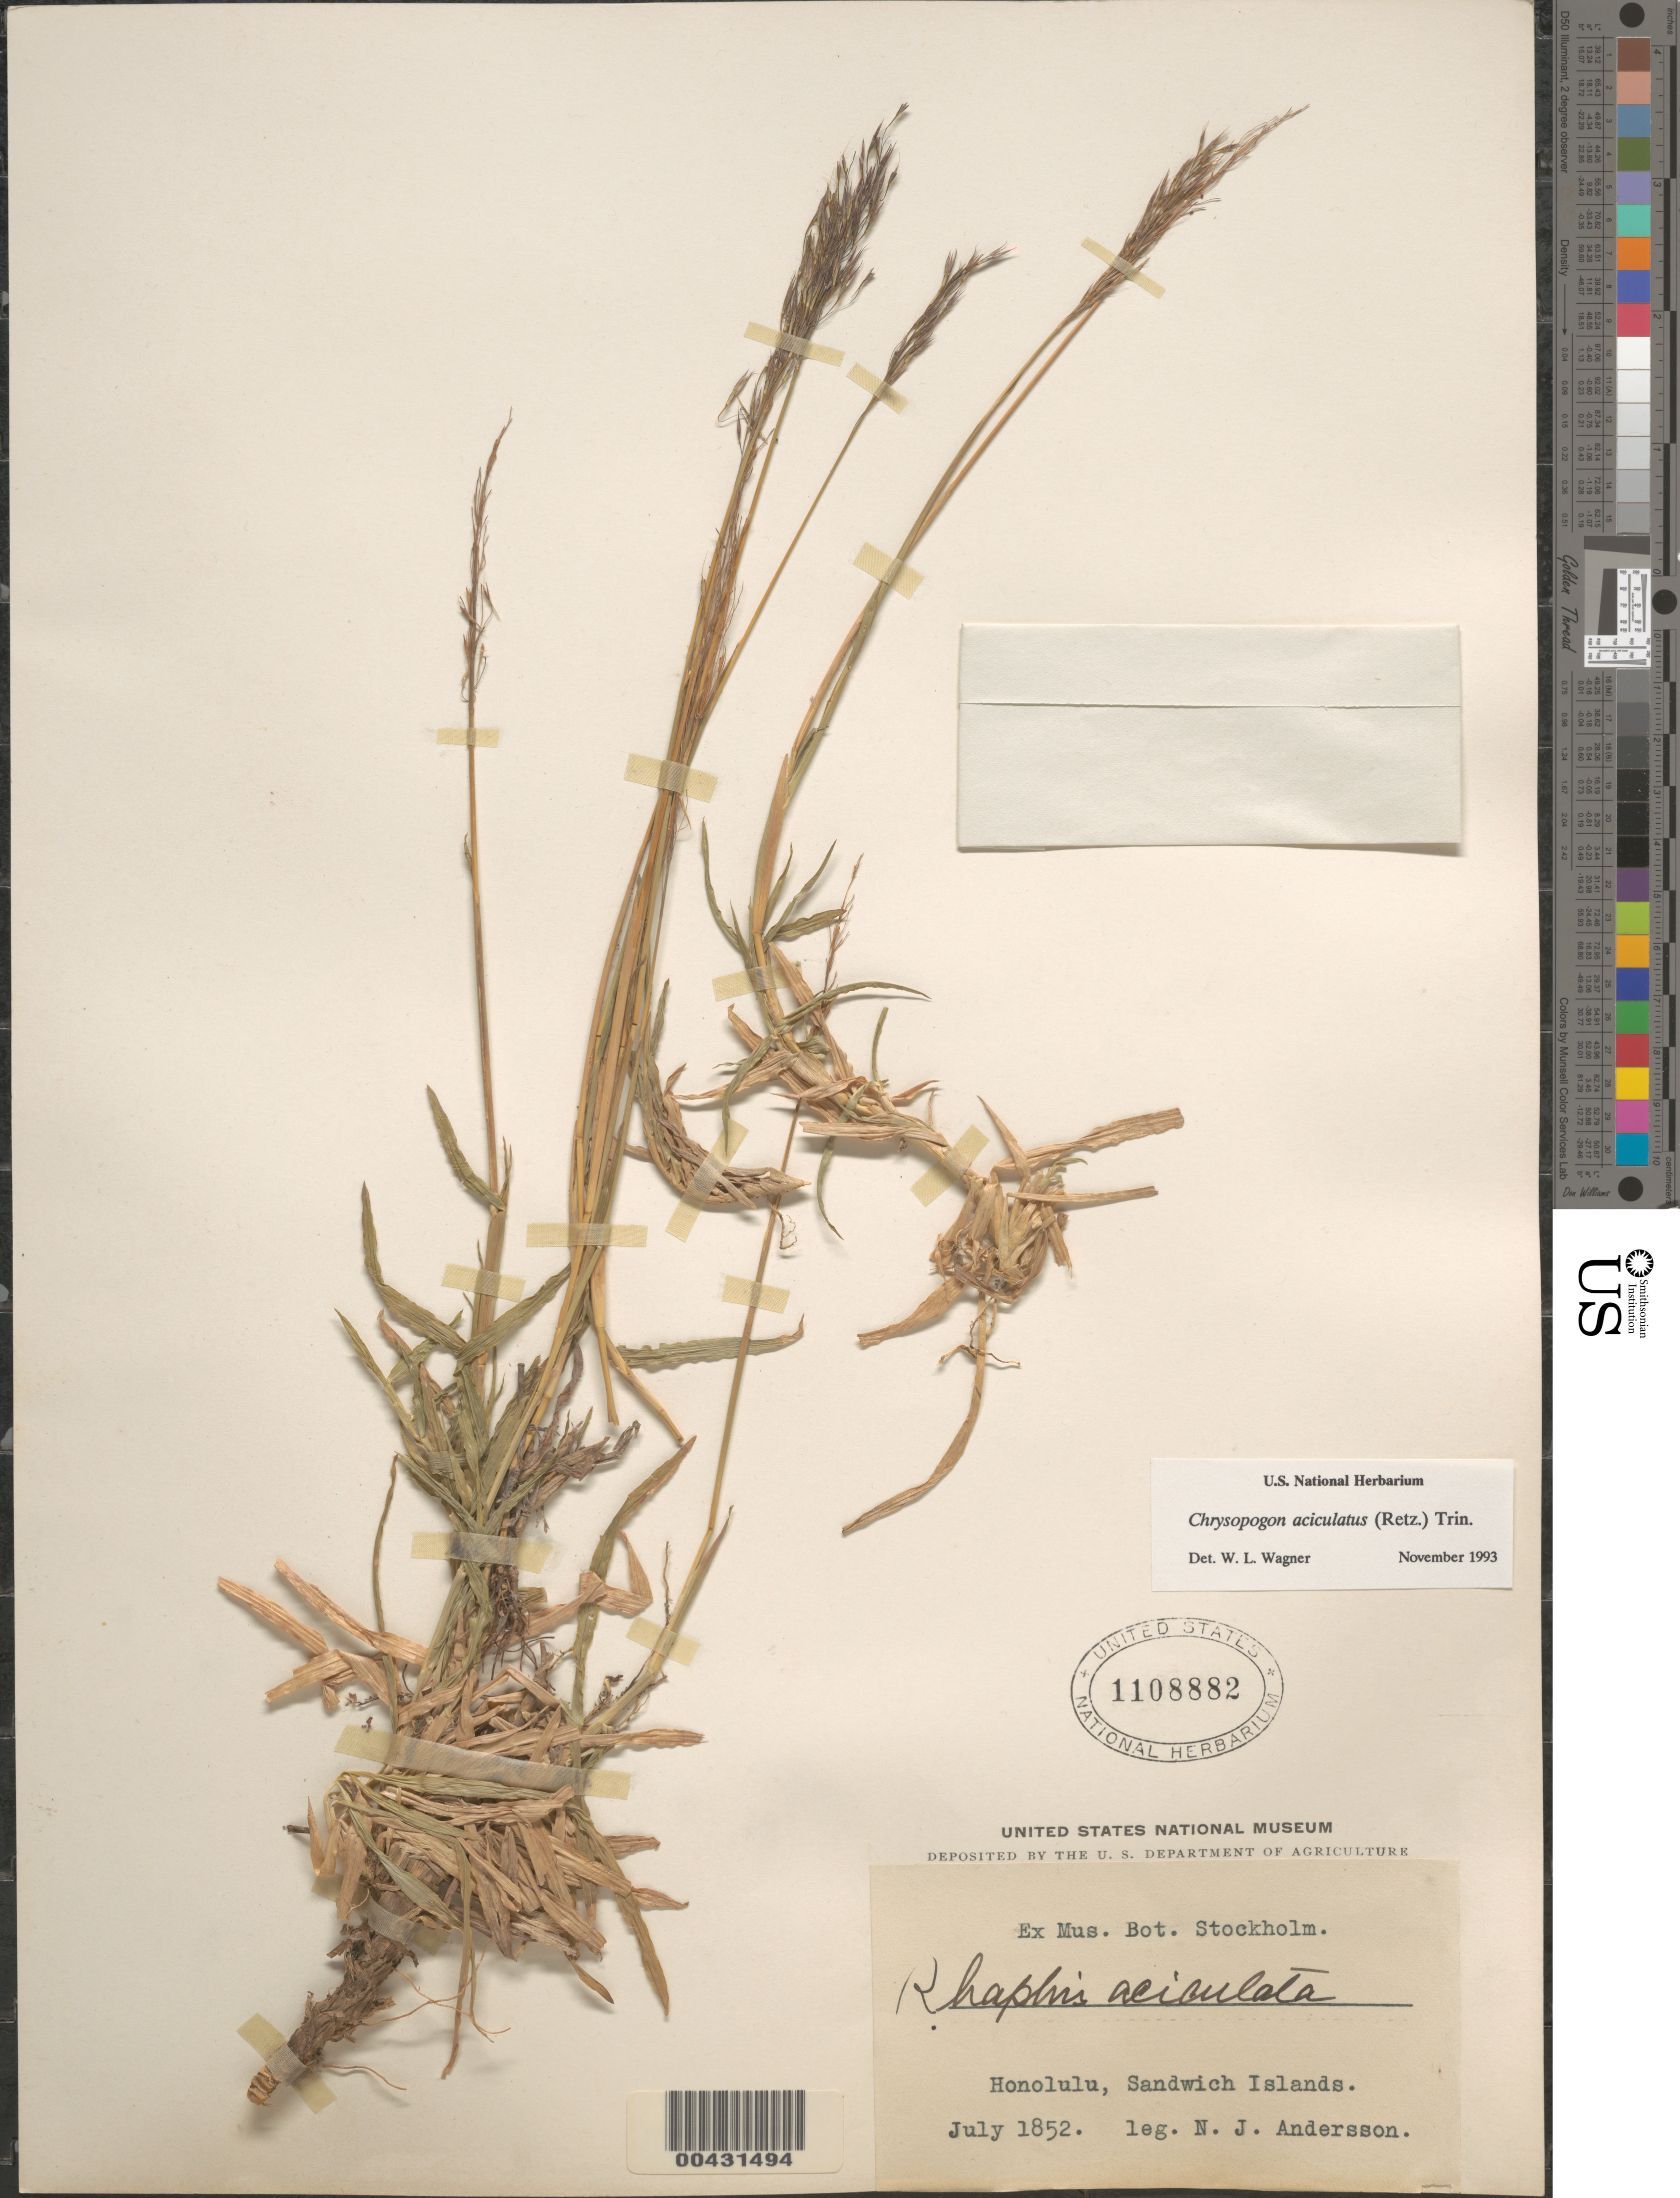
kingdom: Plantae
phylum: Tracheophyta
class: Liliopsida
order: Poales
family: Poaceae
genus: Chrysopogon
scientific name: Chrysopogon aciculatus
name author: (Retz.) Trin.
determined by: Wagner, W. L., (BOT), Smithsonian Institution - National Museum of Natural History (UNITED STATES)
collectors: N. J. Andersson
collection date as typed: Jul 1852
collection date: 1852-07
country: United States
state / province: Hawaii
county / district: Honolulu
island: Oahu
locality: Honolulu, Sandwich Islands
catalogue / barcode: US 1108882